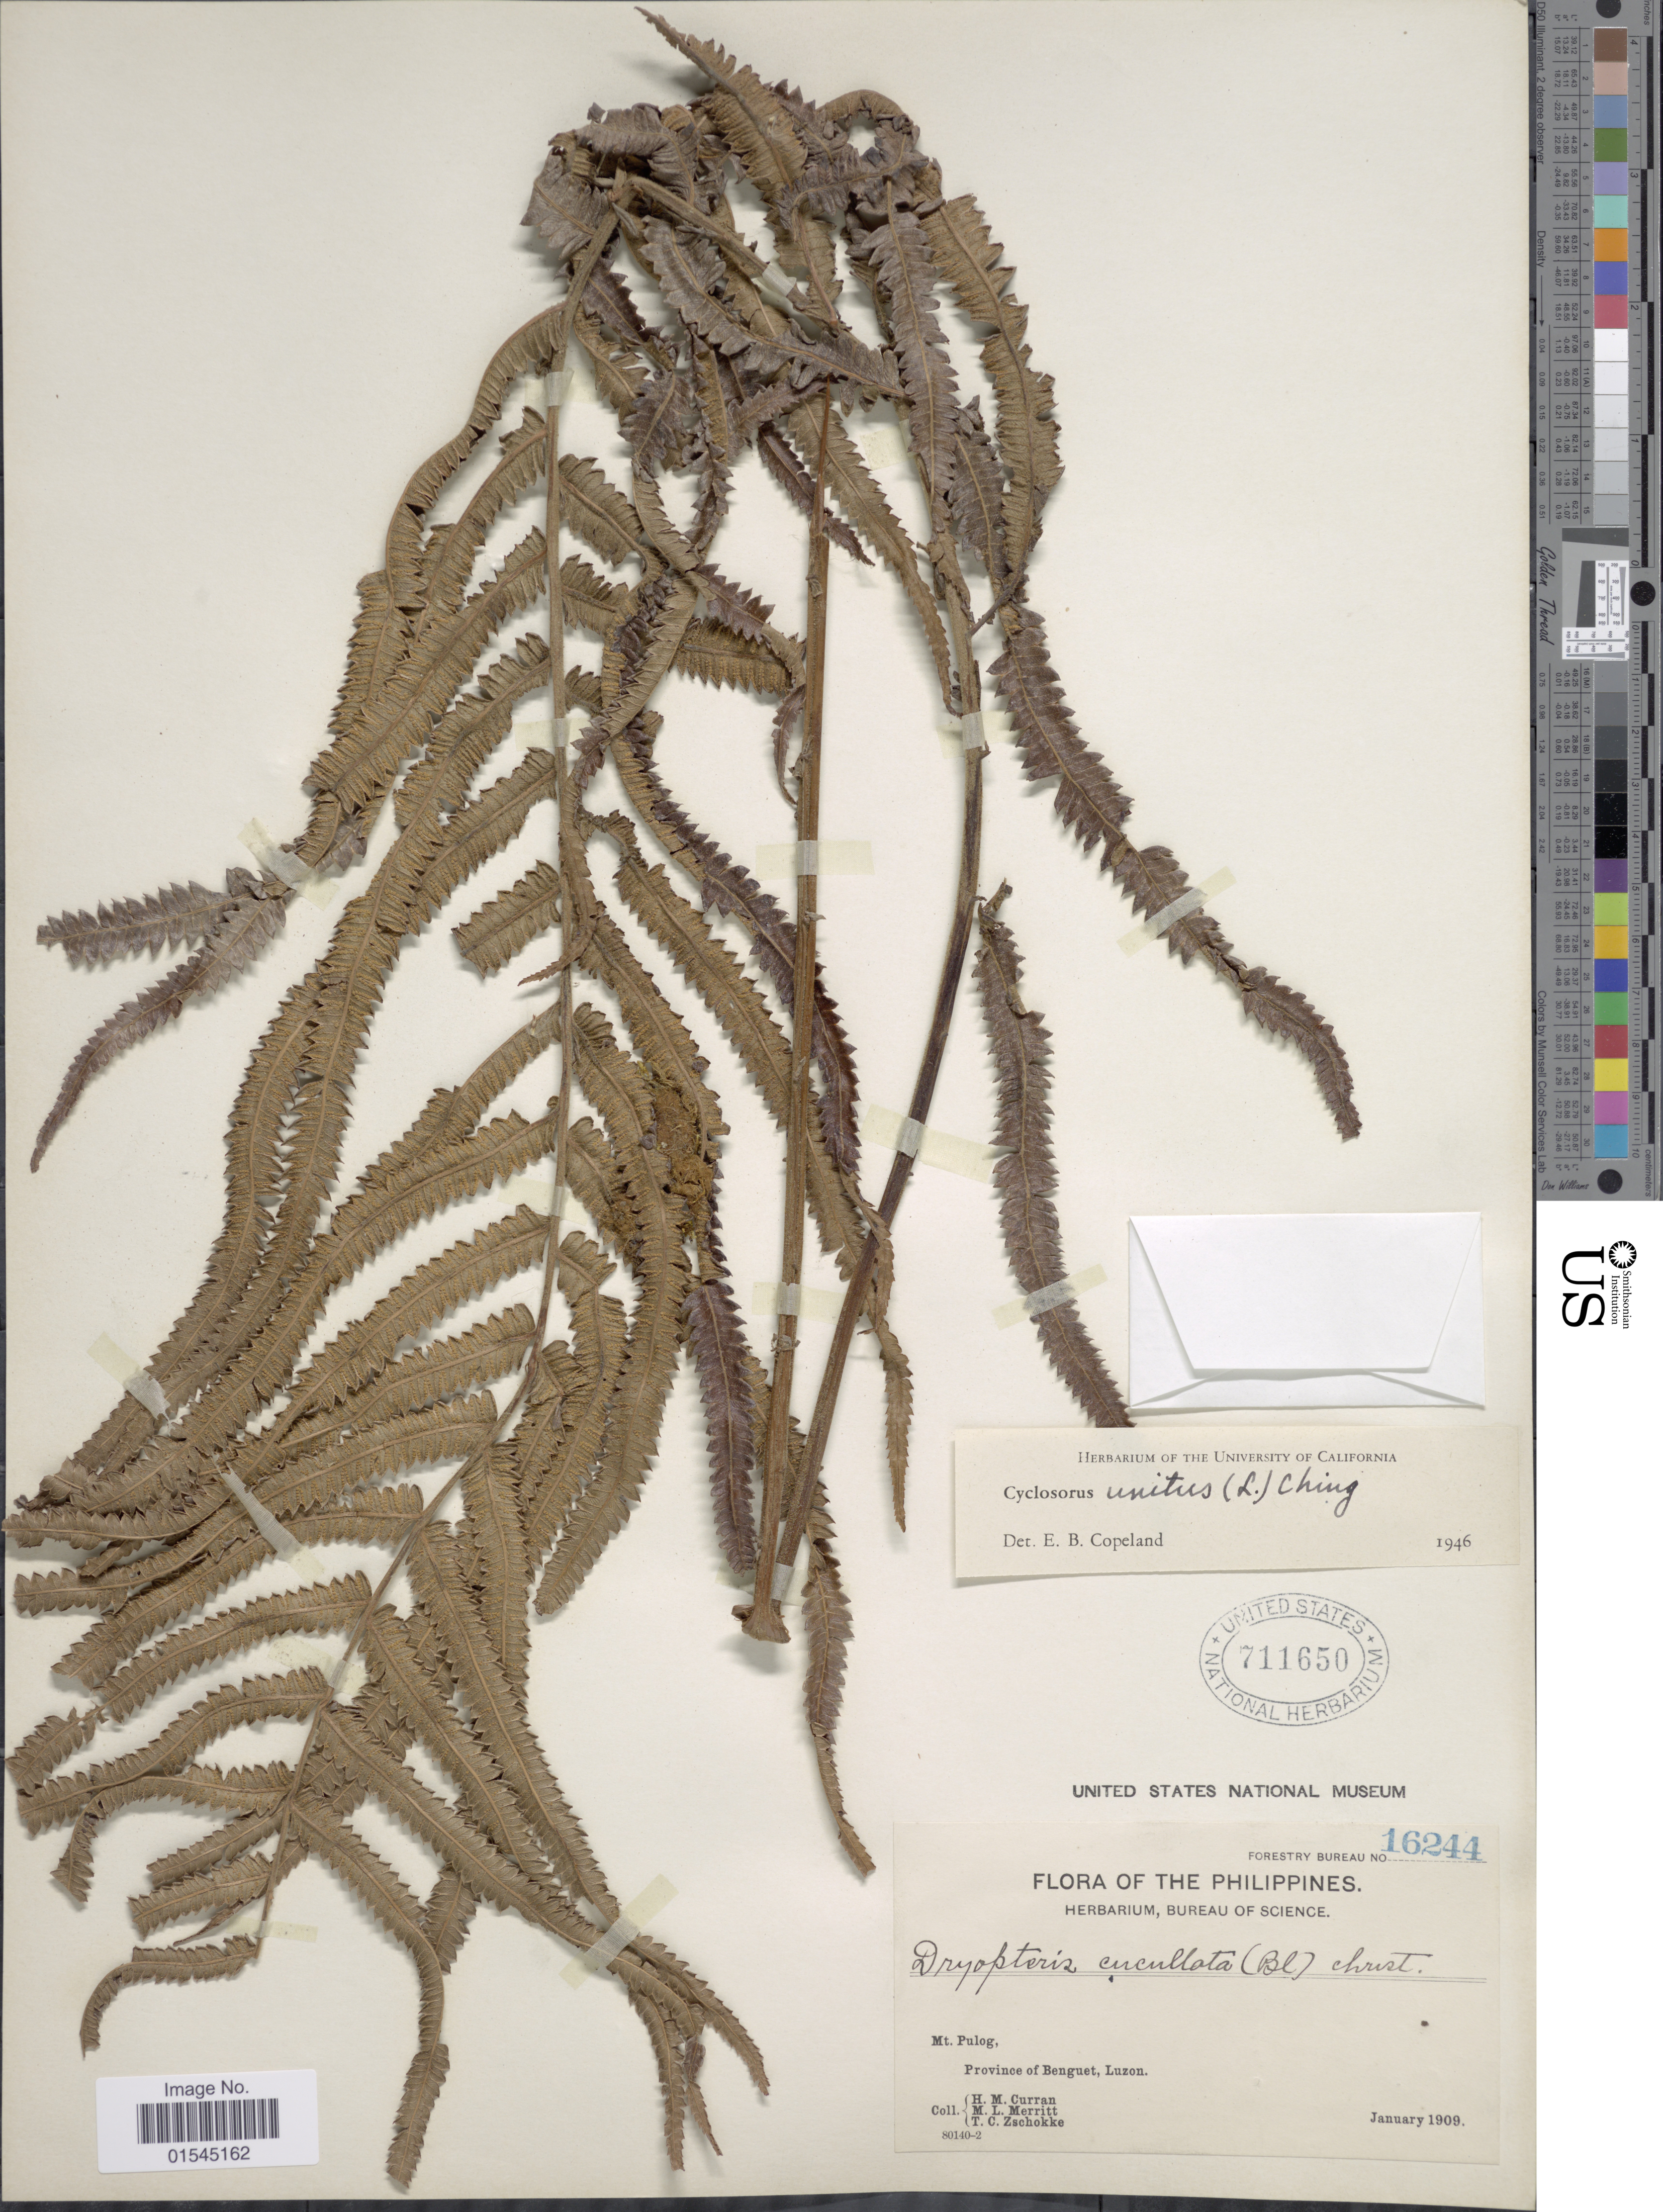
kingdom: Plantae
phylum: Tracheophyta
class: Polypodiopsida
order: Polypodiales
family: Thelypteridaceae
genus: Sphaerostephanos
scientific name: Sphaerostephanos unitus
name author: (L.) Holttum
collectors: H. M. Curran, M. L. Merritt & T. C. Zschokke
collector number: Forestry Bureau 16244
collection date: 1909-01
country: Philippines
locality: Mt. Pulog, Province of Benguet, Luzon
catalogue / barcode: US 711650